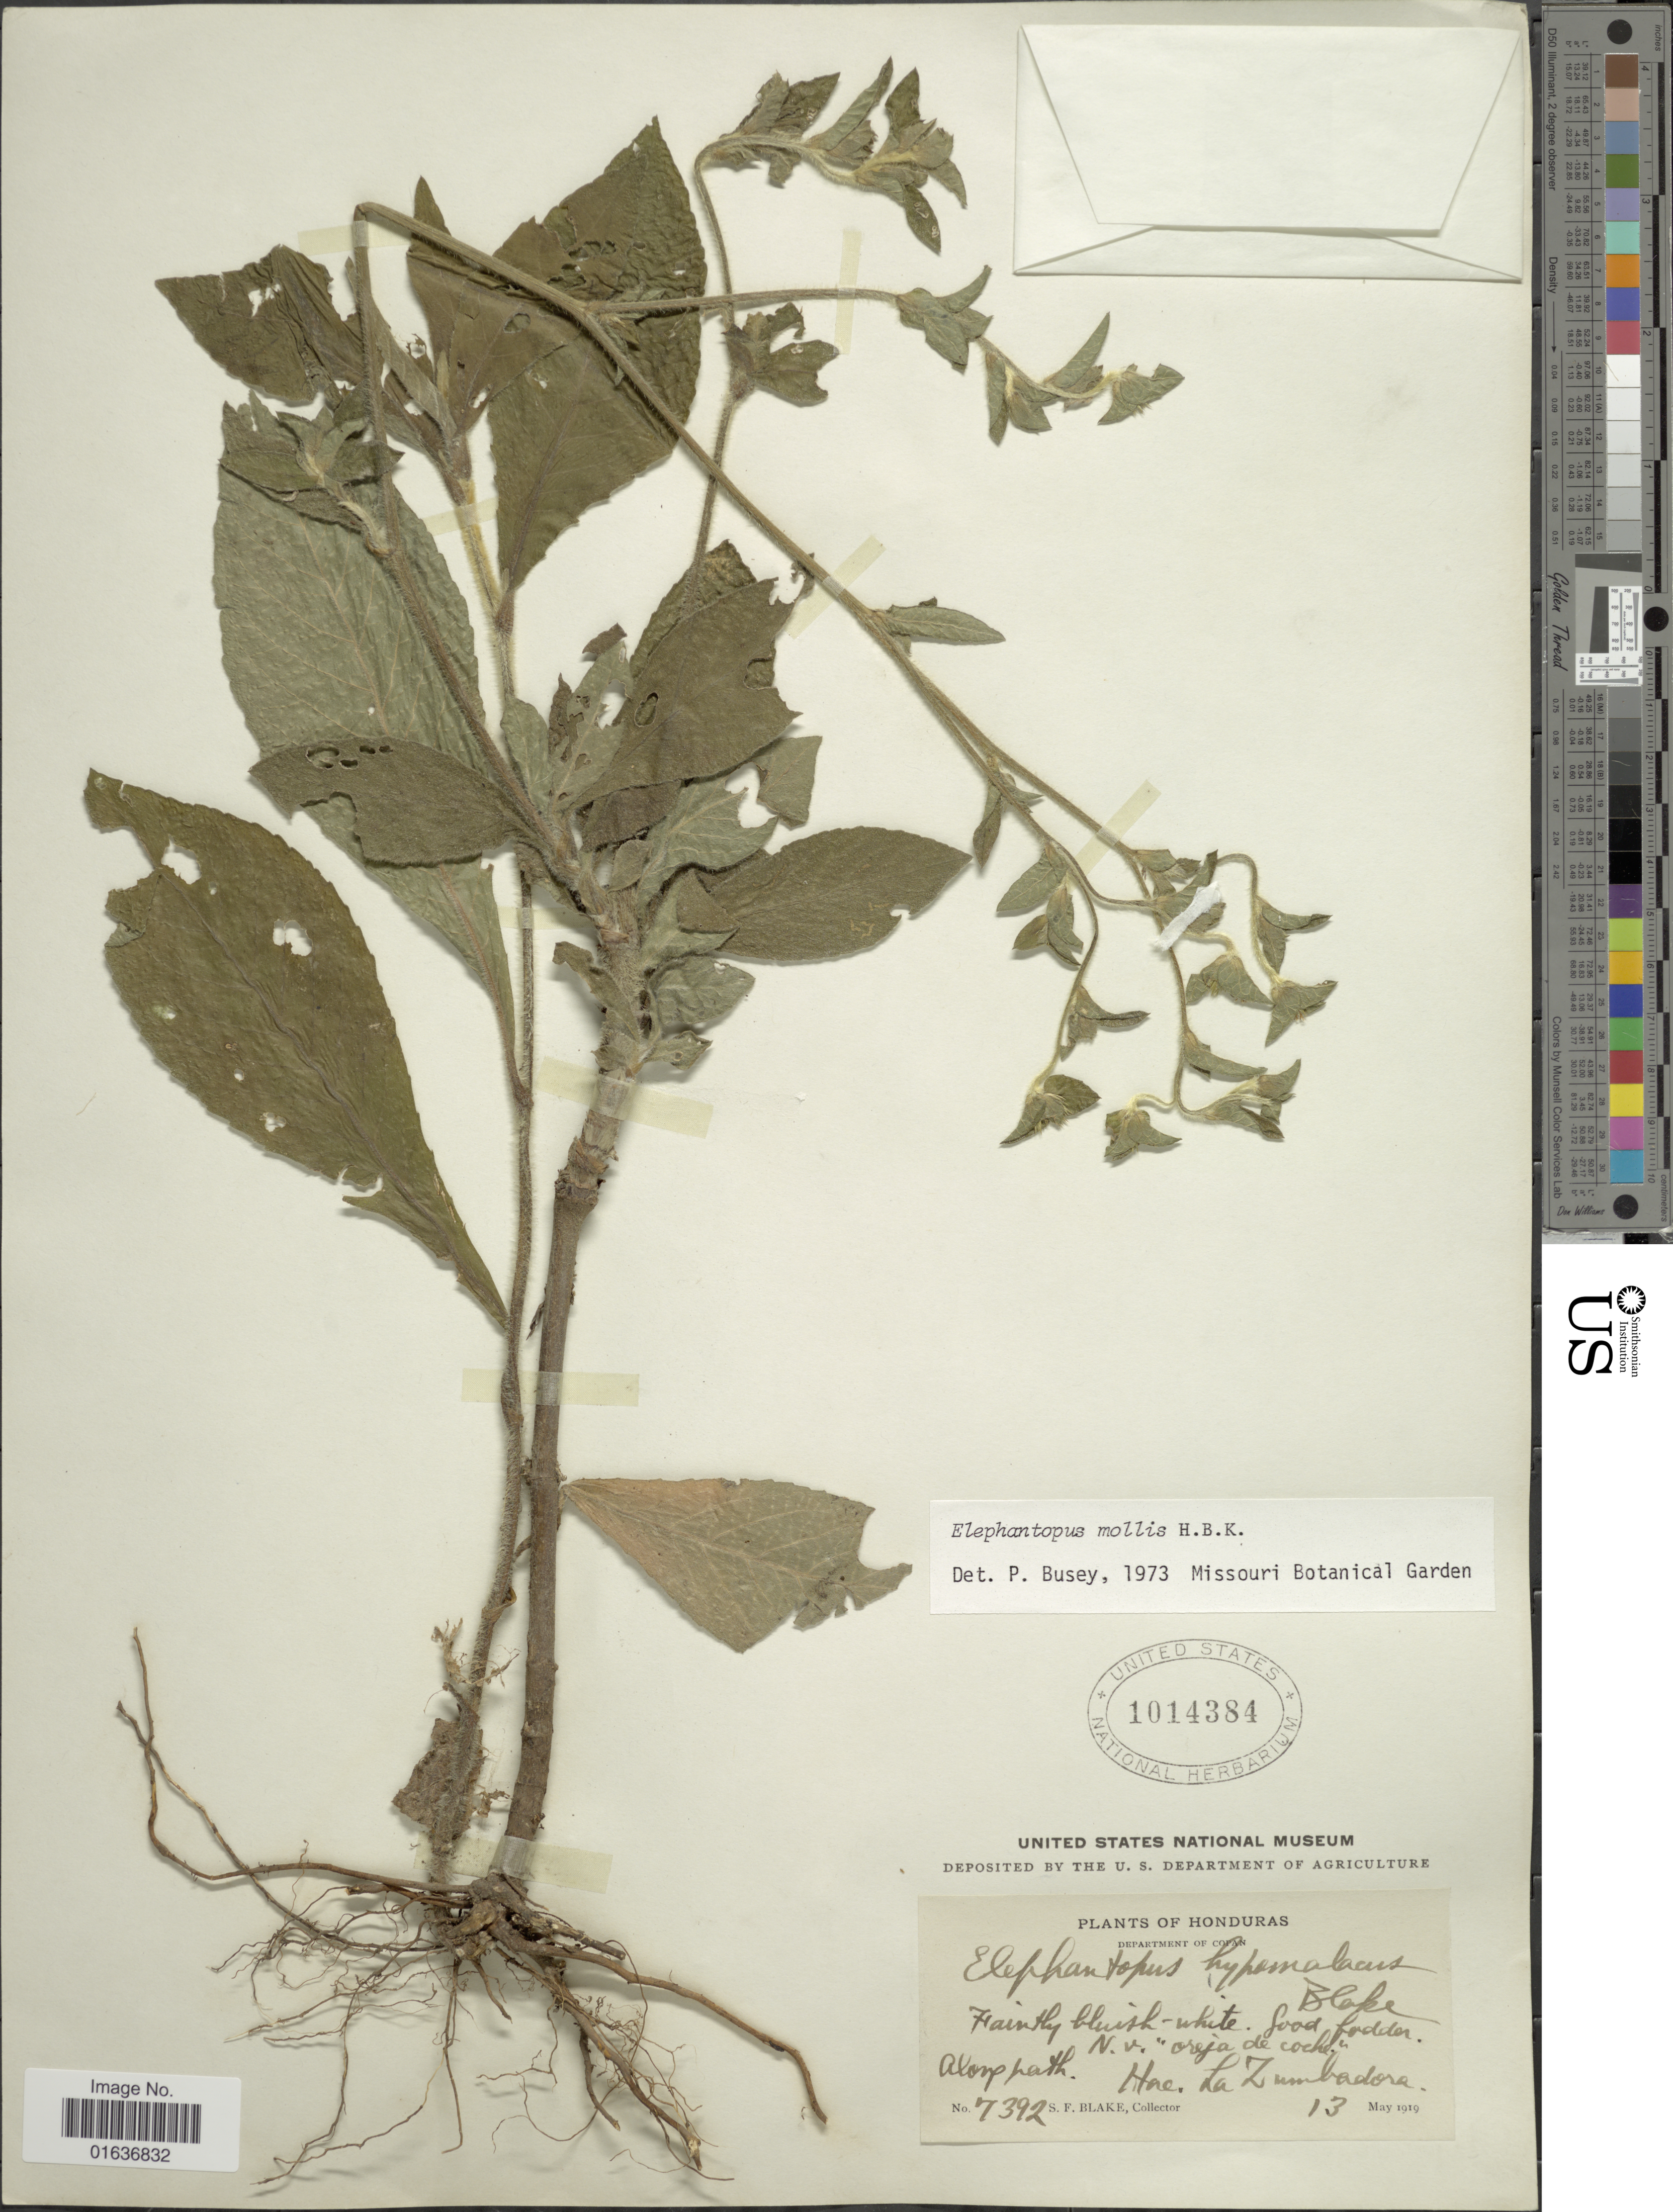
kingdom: Plantae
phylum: Tracheophyta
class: Magnoliopsida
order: Asterales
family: Asteraceae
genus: Elephantopus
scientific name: Elephantopus mollis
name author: Kunth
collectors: S. Blake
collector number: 7392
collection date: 1919-05-13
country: Honduras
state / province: Copán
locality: N.V. "Orreja de coche" along path. La Zumbadora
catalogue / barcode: US 1014384